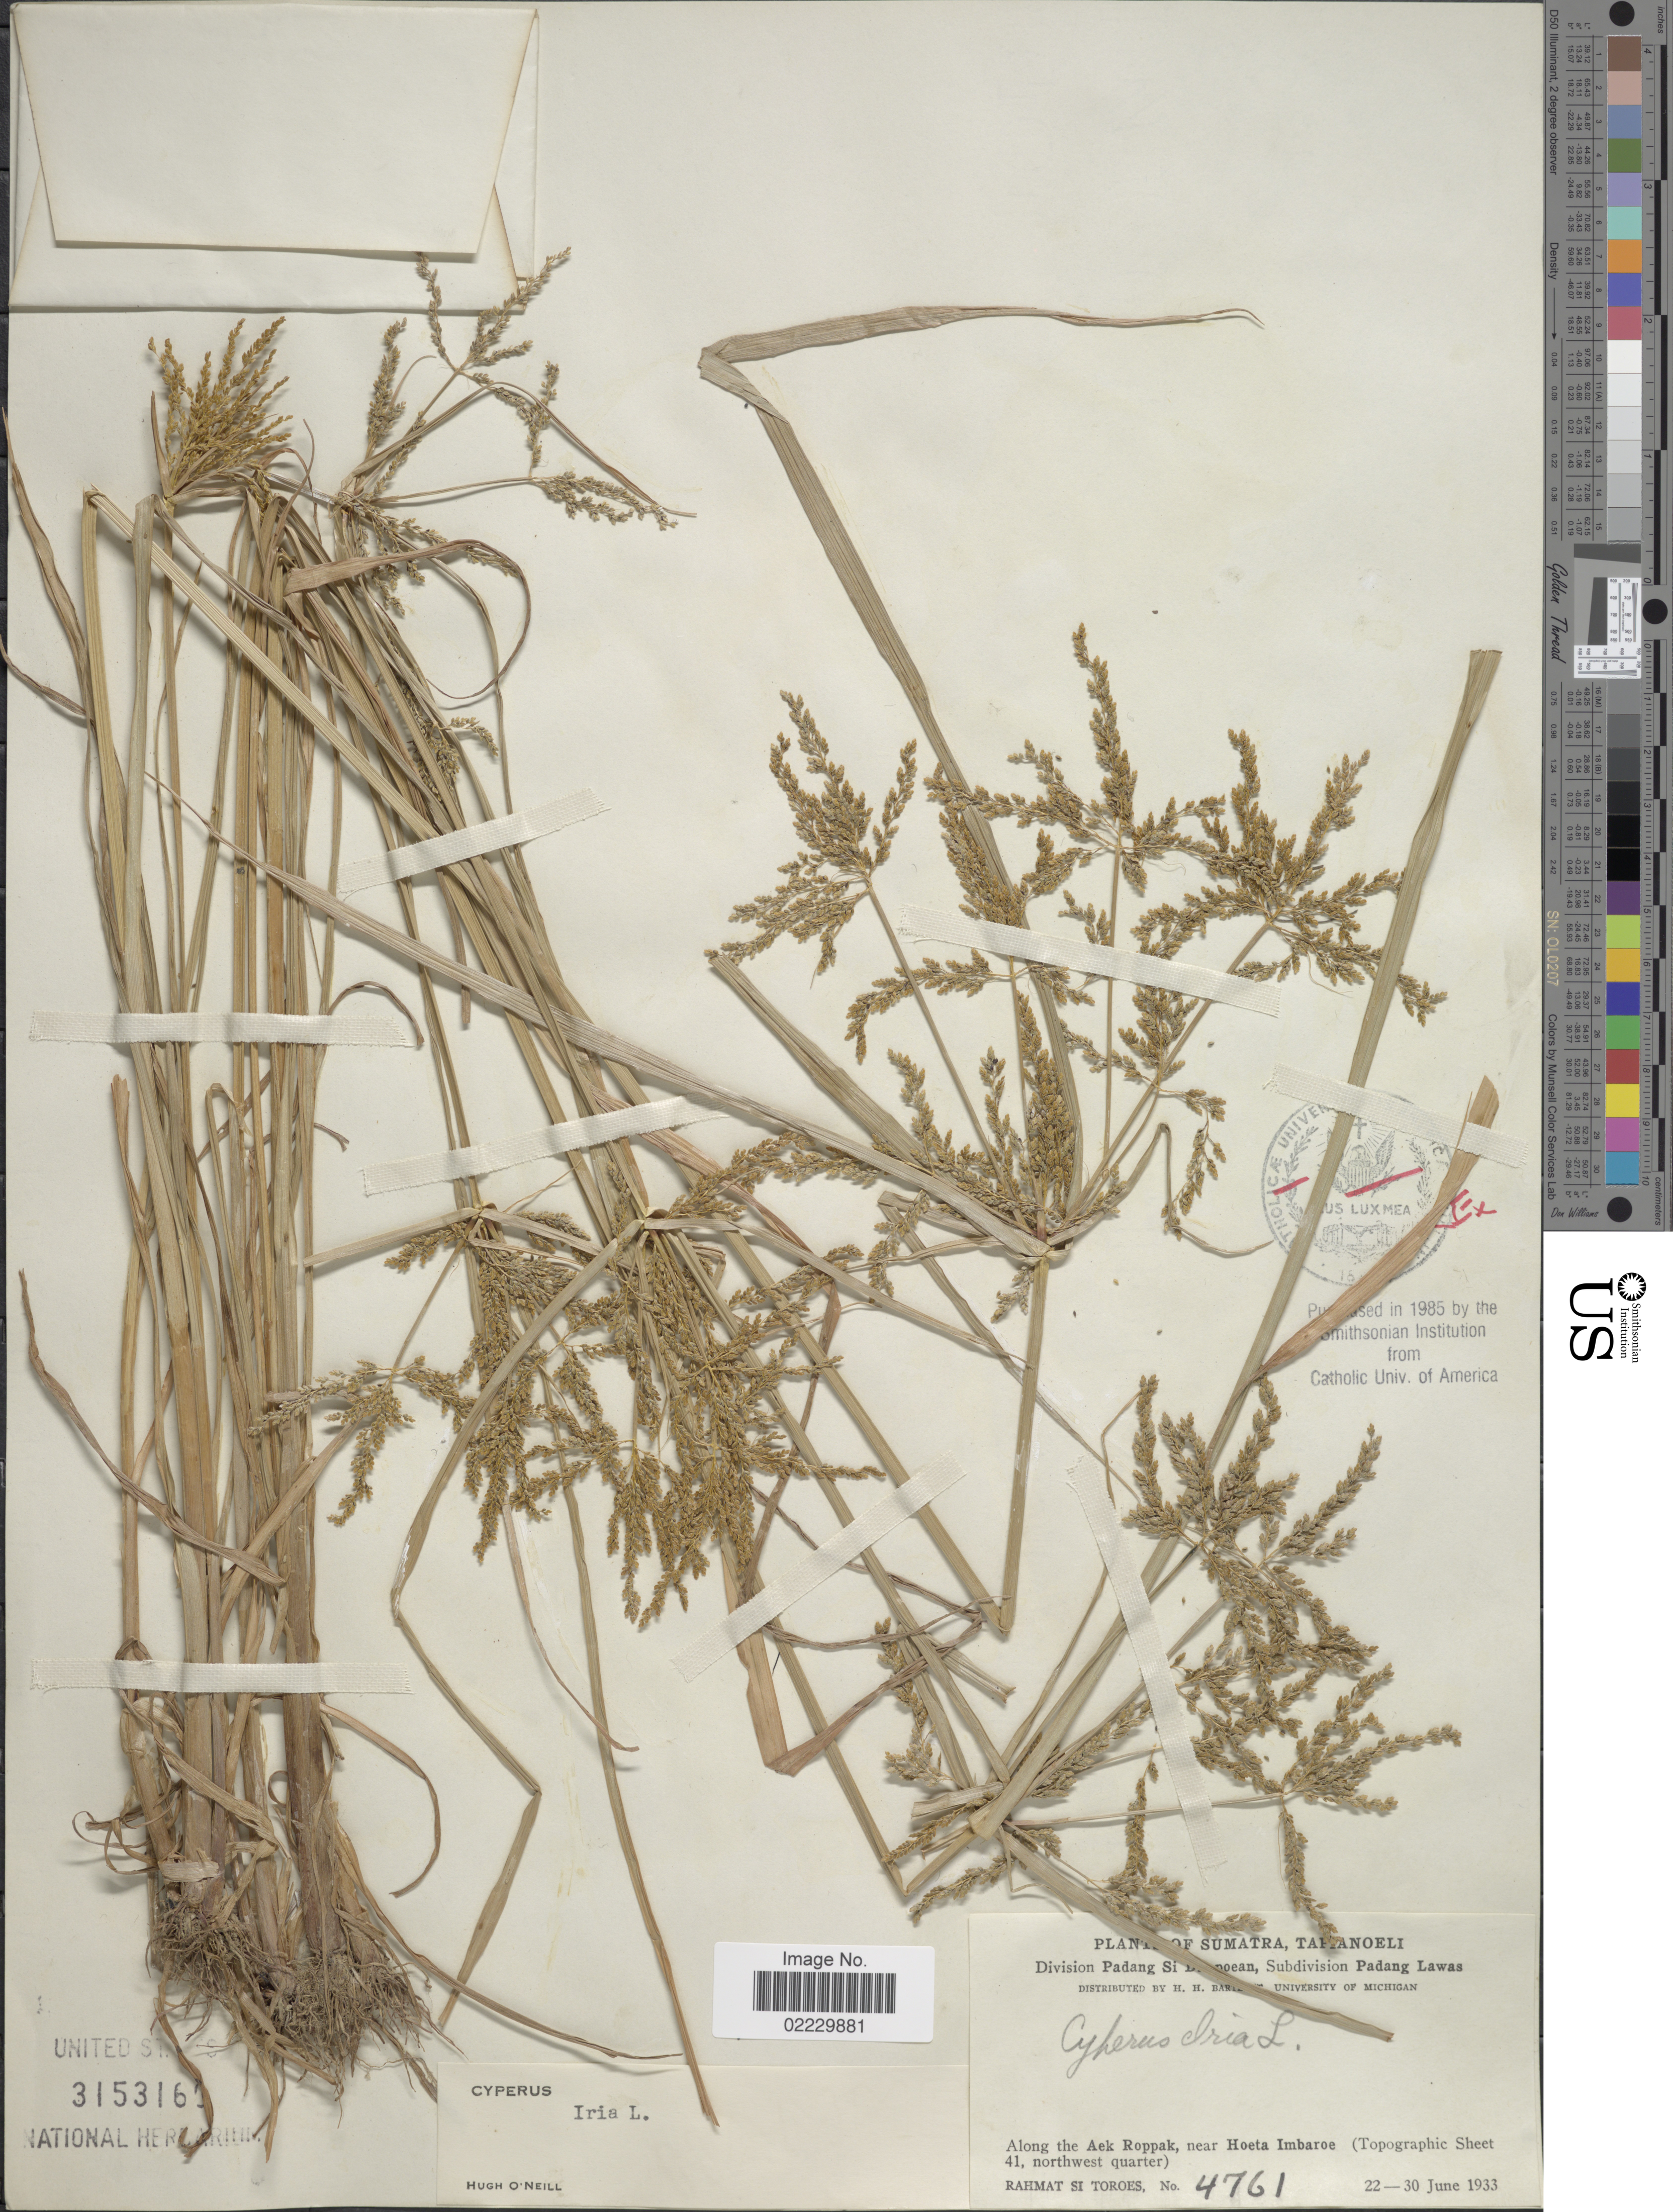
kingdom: Plantae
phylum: Tracheophyta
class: Liliopsida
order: Poales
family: Cyperaceae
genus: Cyperus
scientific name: Cyperus iria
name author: L.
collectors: Rahmat Si Boeea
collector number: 4761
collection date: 1933-06-22/1933-06-30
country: Indonesia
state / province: Sumatra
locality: Tapianoeli. Along the Aek Roppak, near Hoeta Imbaroe (Topographic Sheet 41, northwest quarter). Division Padang Si Dimpoean, Subdivision Padang Lawas